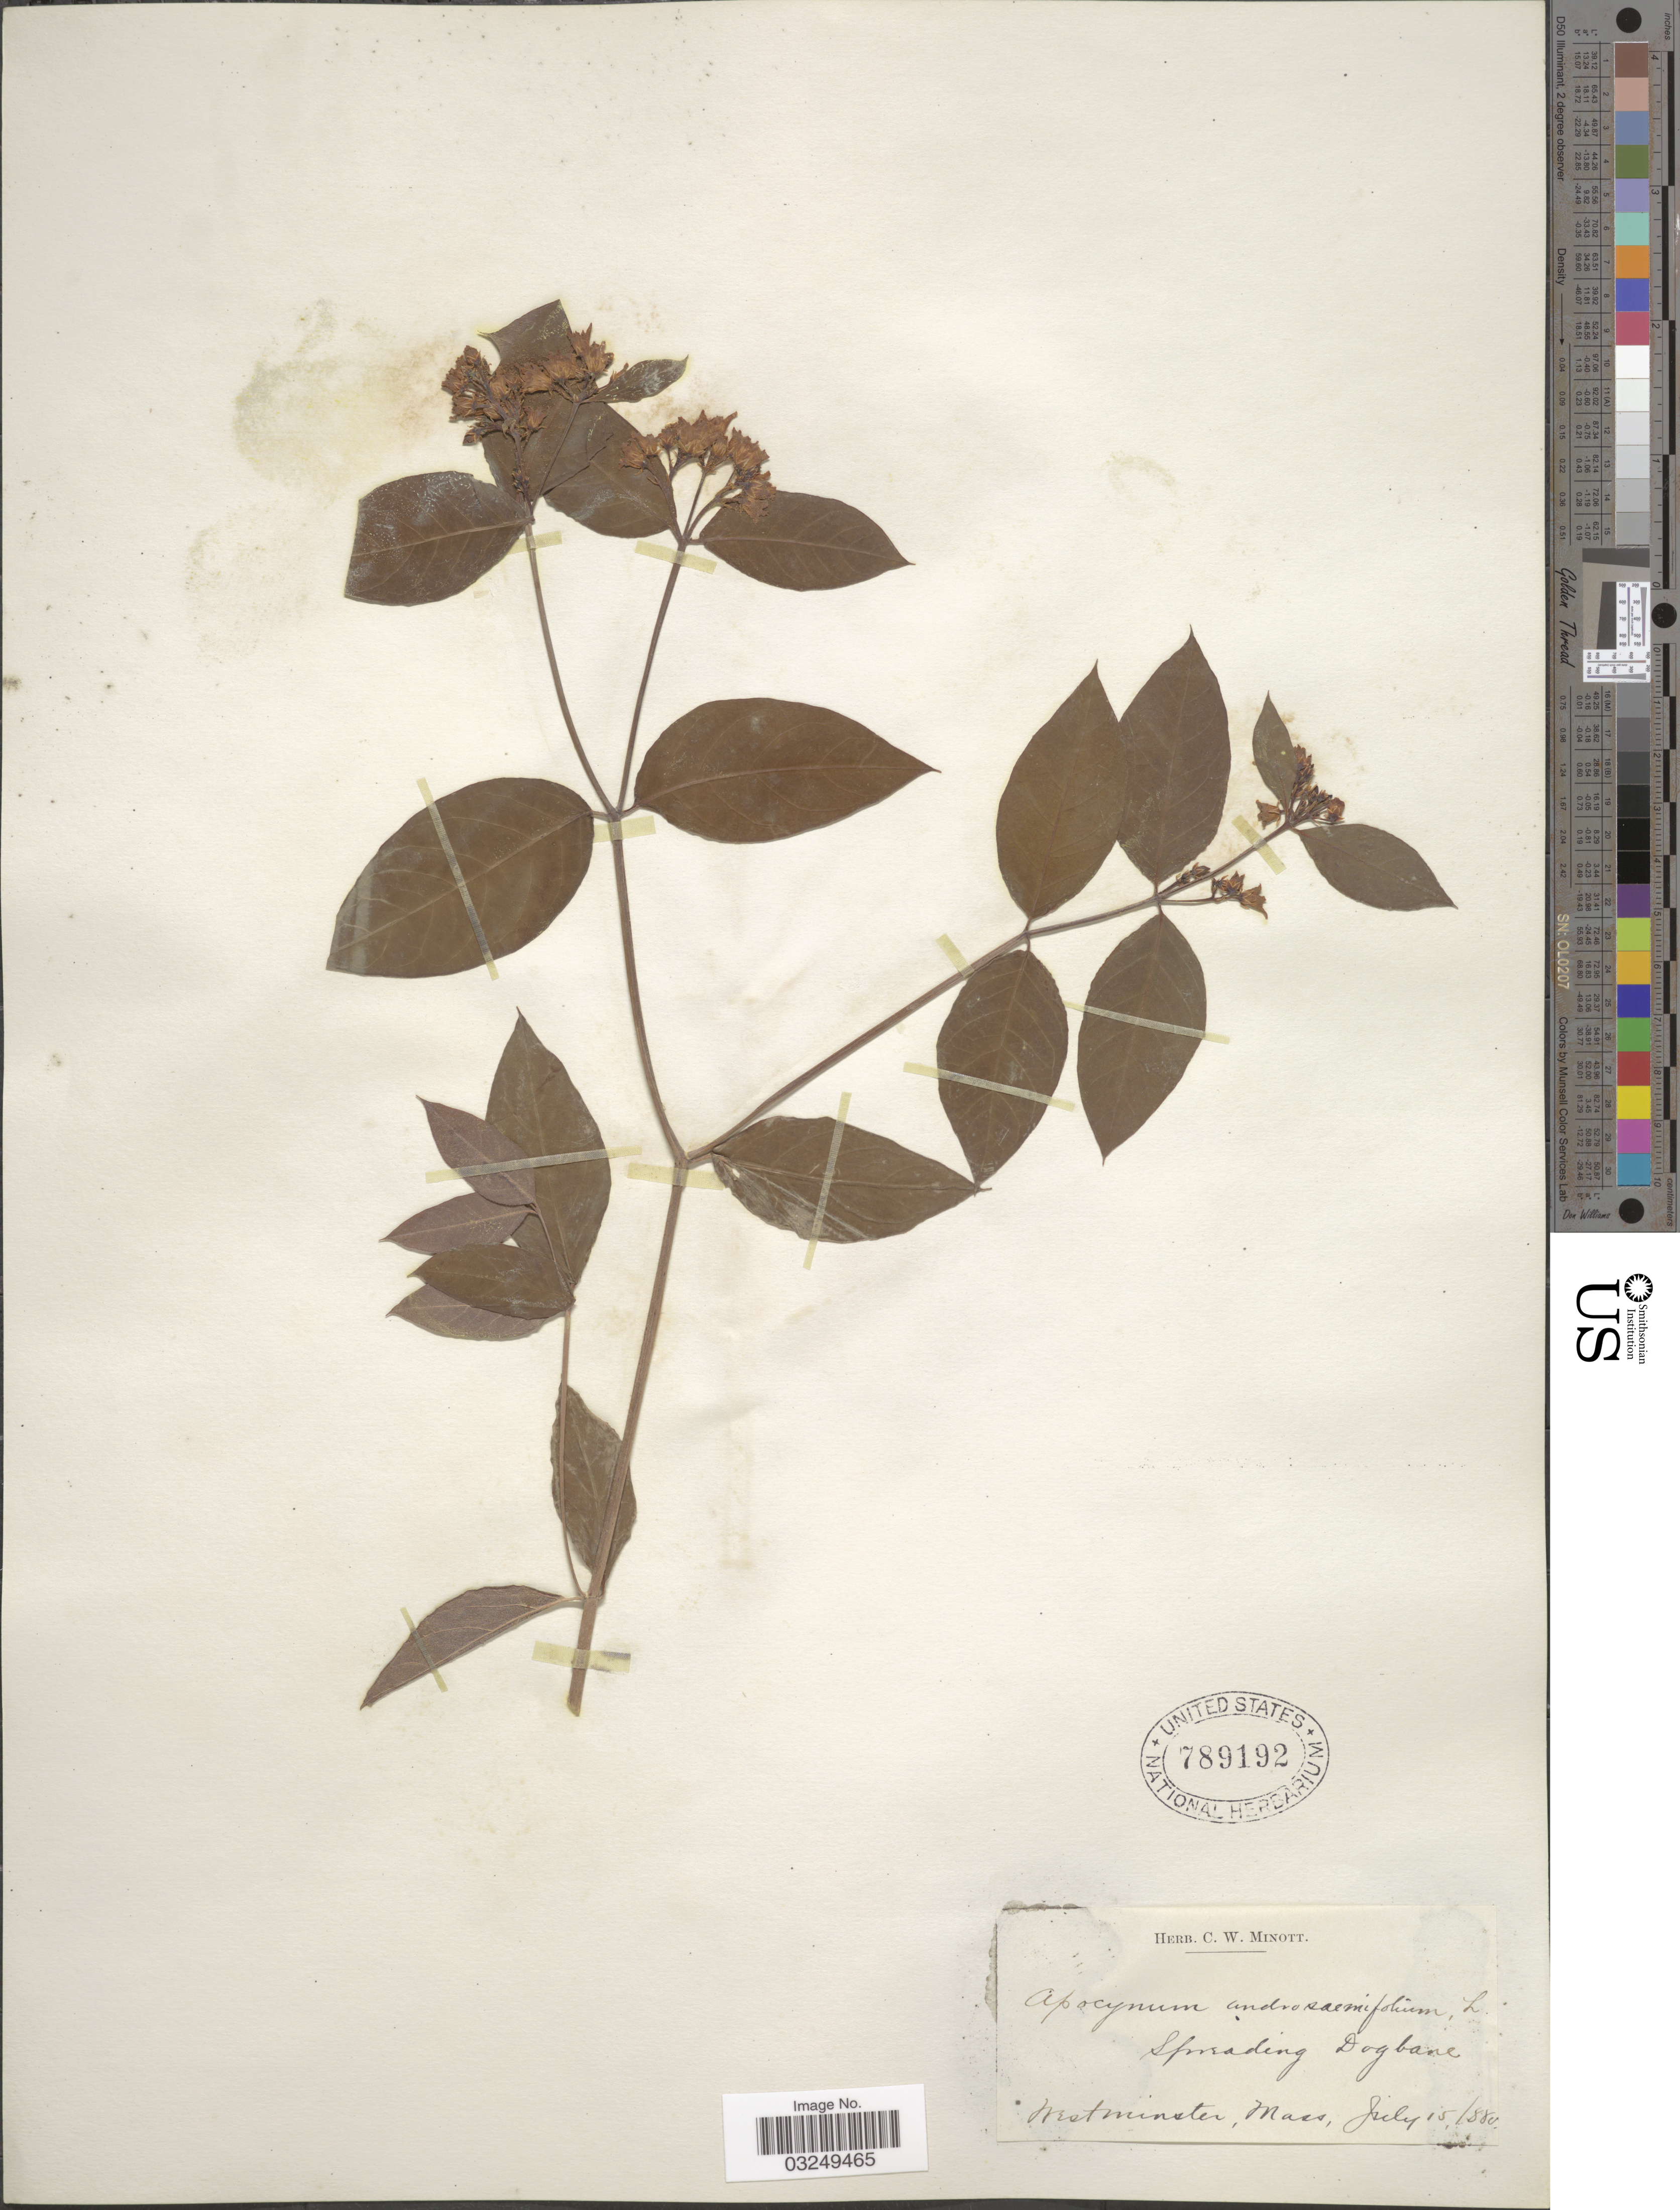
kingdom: Plantae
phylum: Tracheophyta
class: Magnoliopsida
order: Gentianales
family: Apocynaceae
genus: Apocynum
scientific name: Apocynum androsaemifolium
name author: L.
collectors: ex herb. C. W. Minott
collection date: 1880-07-15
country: United States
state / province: Massachusetts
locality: Westminster, Mass.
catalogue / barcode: US 789192